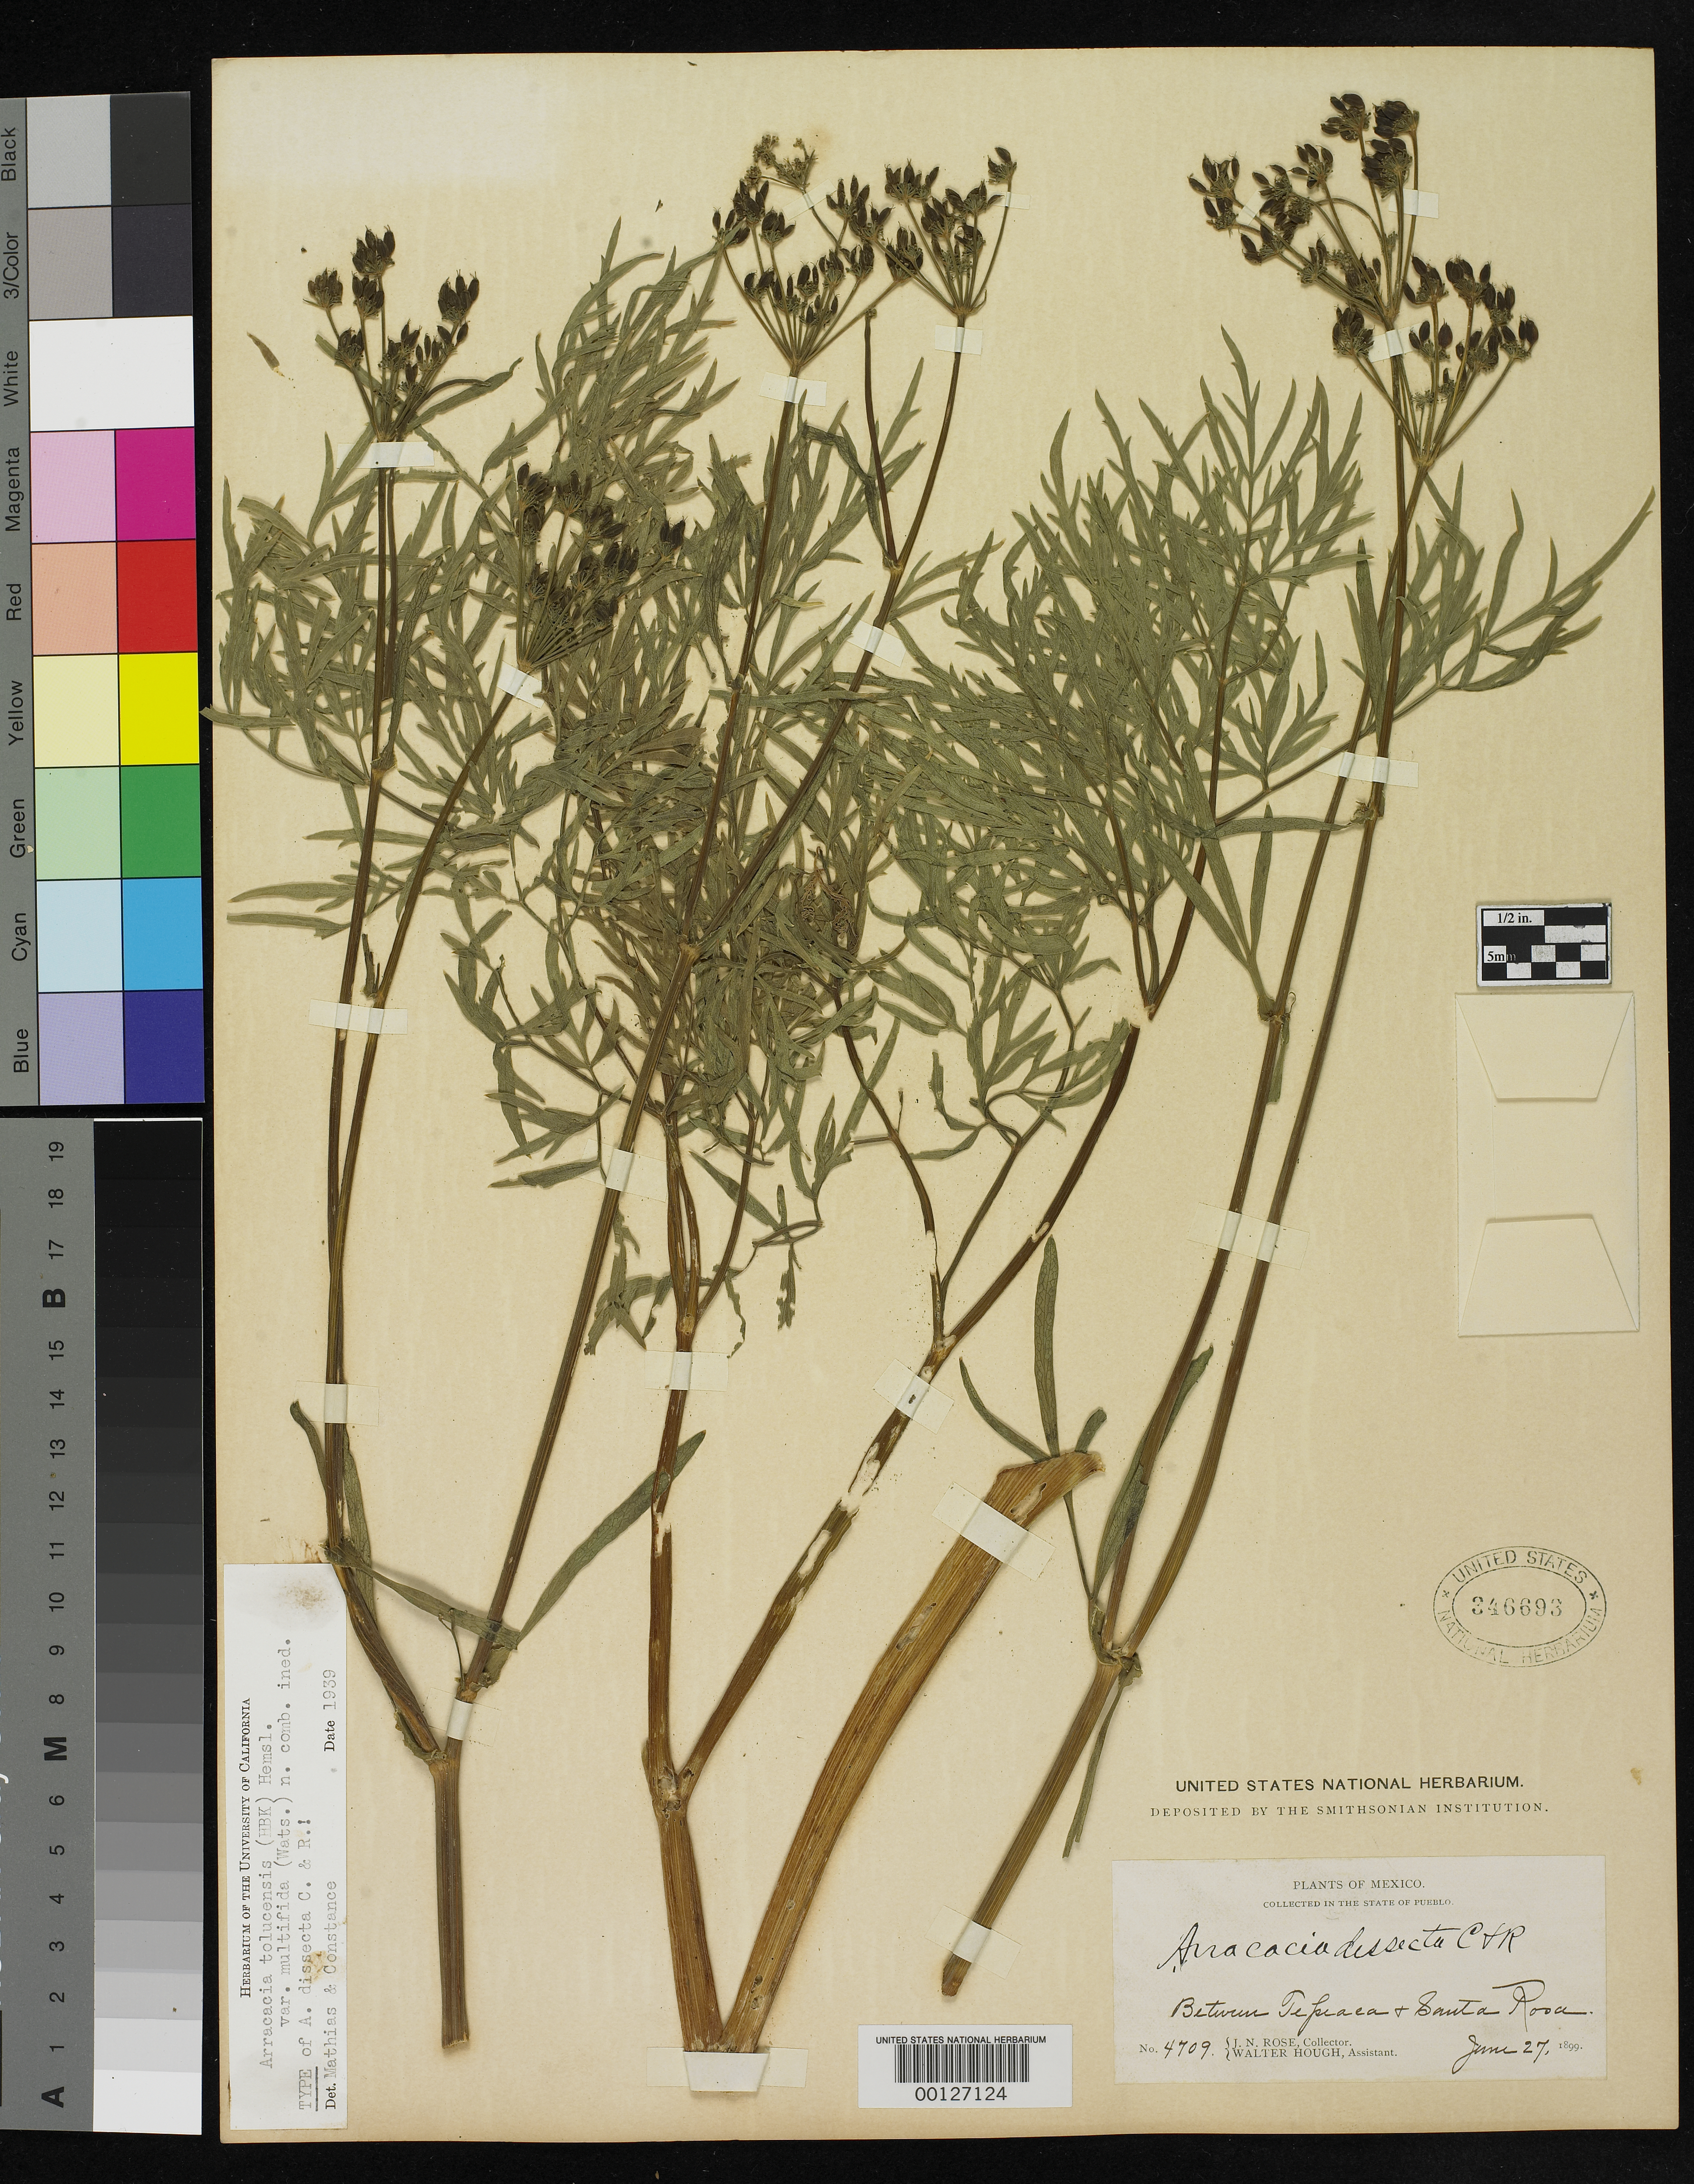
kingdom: Plantae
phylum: Tracheophyta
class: Magnoliopsida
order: Apiales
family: Apiaceae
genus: Arracacia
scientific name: Arracacia dissecta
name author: J.M. Coult. & Rose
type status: Type Collection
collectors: J. N. Rose & W. Hough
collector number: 4709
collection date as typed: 27 Jun 1899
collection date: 1899-06-27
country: Mexico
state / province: Puebla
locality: Acatlan de Osorio.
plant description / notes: One of five original, consecutively numbered sheets at US (USNH 346693-346697). USNH 346693 annotated by Mathias & Constance as "TYPE" (and the others as isotypes) but no sheet is indicated as the (holo)type by protologue citation or original annotations.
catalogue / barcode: US 346693